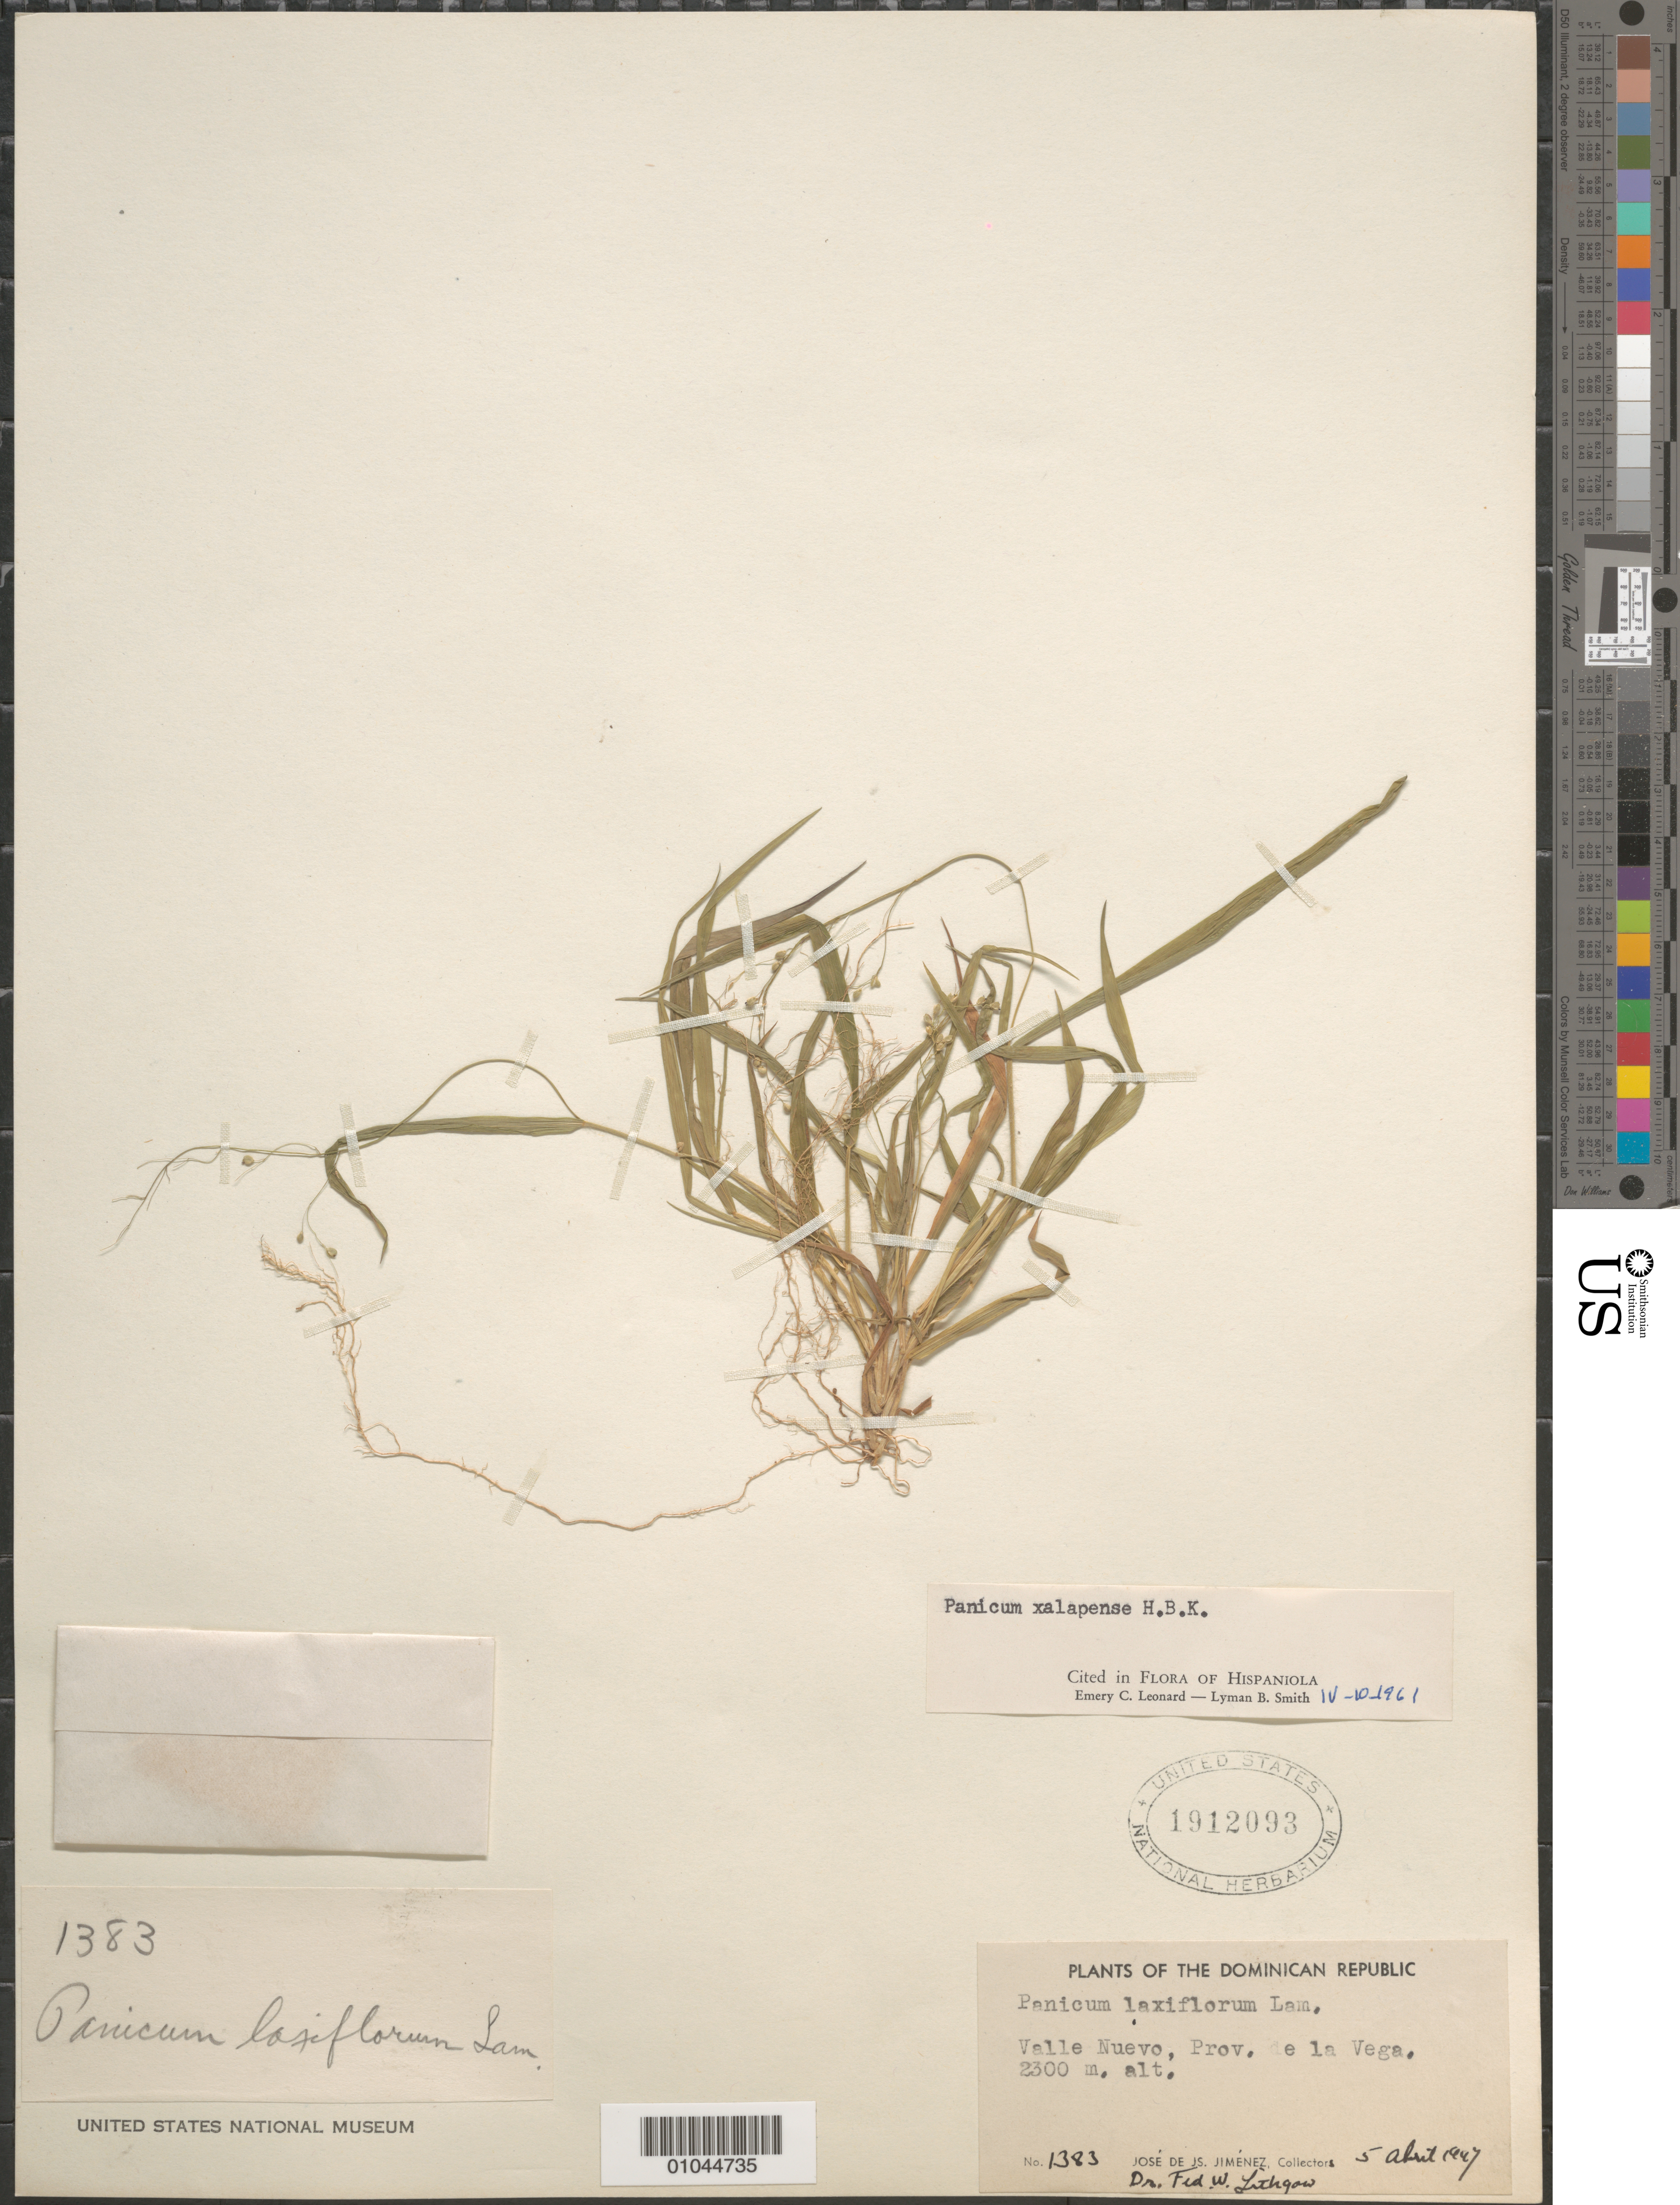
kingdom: Plantae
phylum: Tracheophyta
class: Liliopsida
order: Poales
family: Poaceae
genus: Panicum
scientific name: Panicum xalapense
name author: Kunth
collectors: J. J. Jiménez Almonte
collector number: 1383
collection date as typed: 05 Apr 1947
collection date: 1947-04-05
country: Dominican Republic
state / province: La Vega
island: Hispaniola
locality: Valle Nuevo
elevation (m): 2300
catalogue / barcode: US 1912093